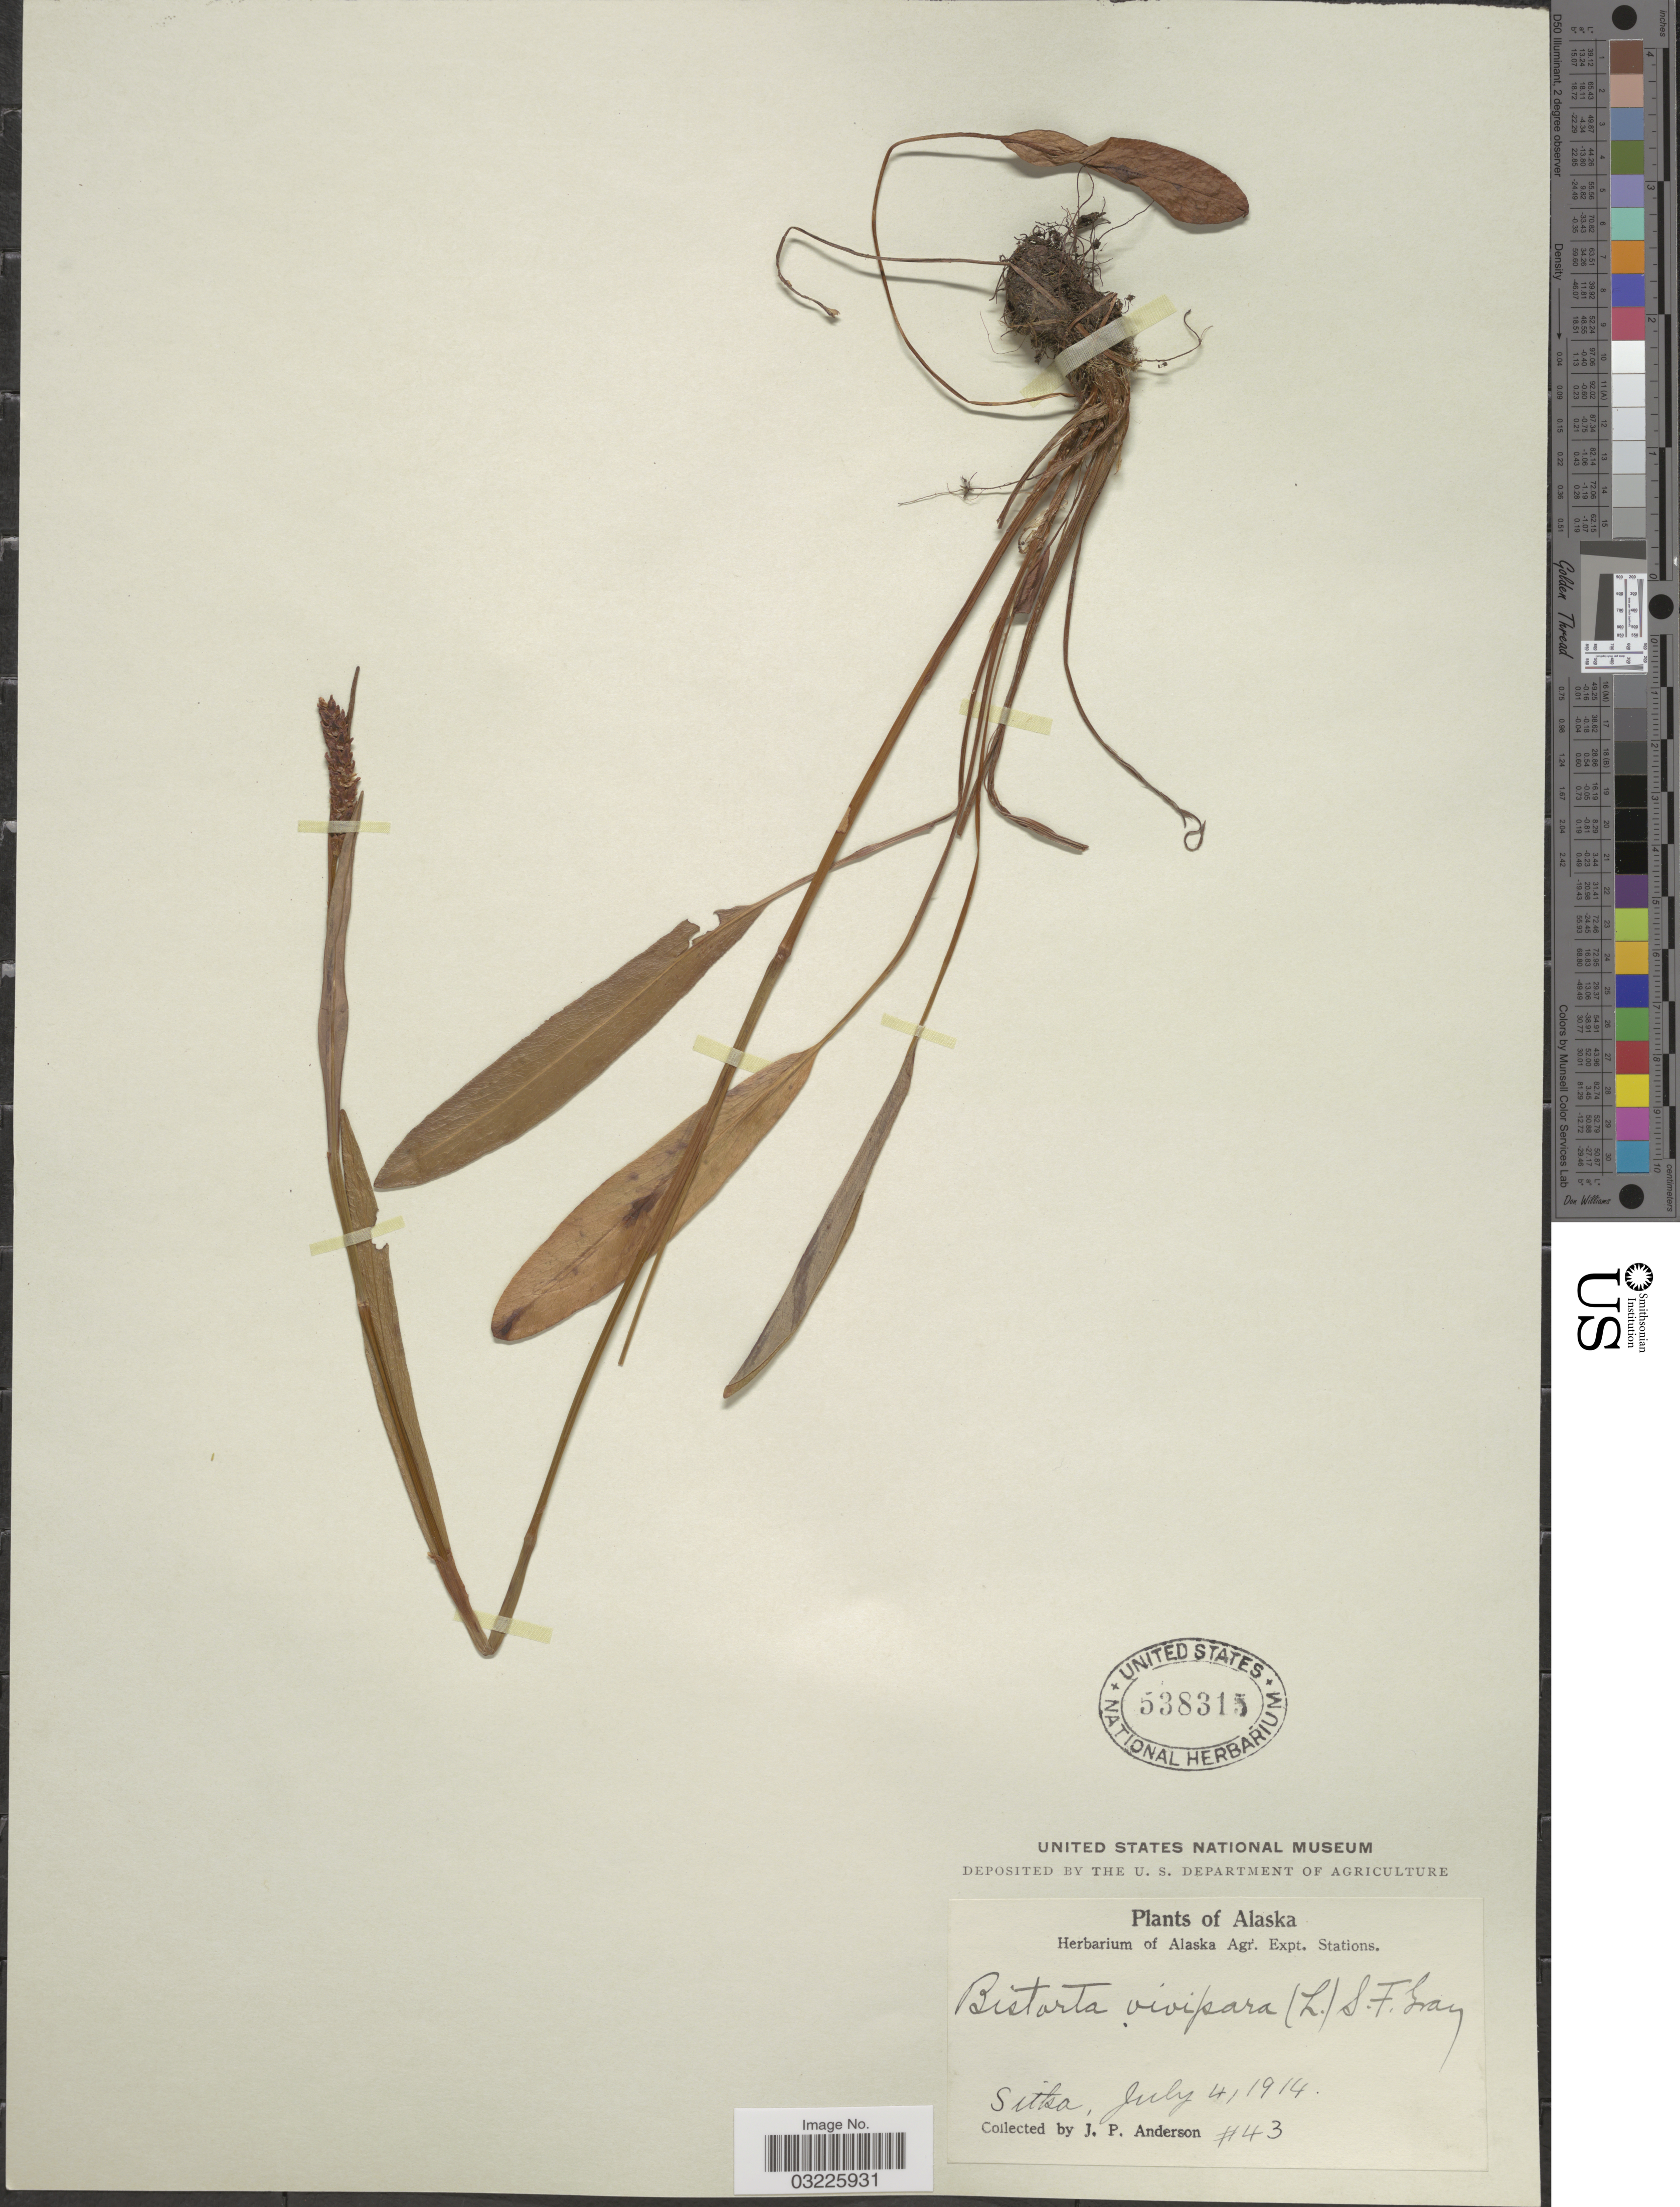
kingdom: Plantae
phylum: Tracheophyta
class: Magnoliopsida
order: Caryophyllales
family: Polygonaceae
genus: Bistorta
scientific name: Bistorta vivipara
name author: (L.) Delarbre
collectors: J. P. Anderson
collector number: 43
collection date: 1914-07-04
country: United States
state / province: Alaska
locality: Sitka.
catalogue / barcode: US 538315